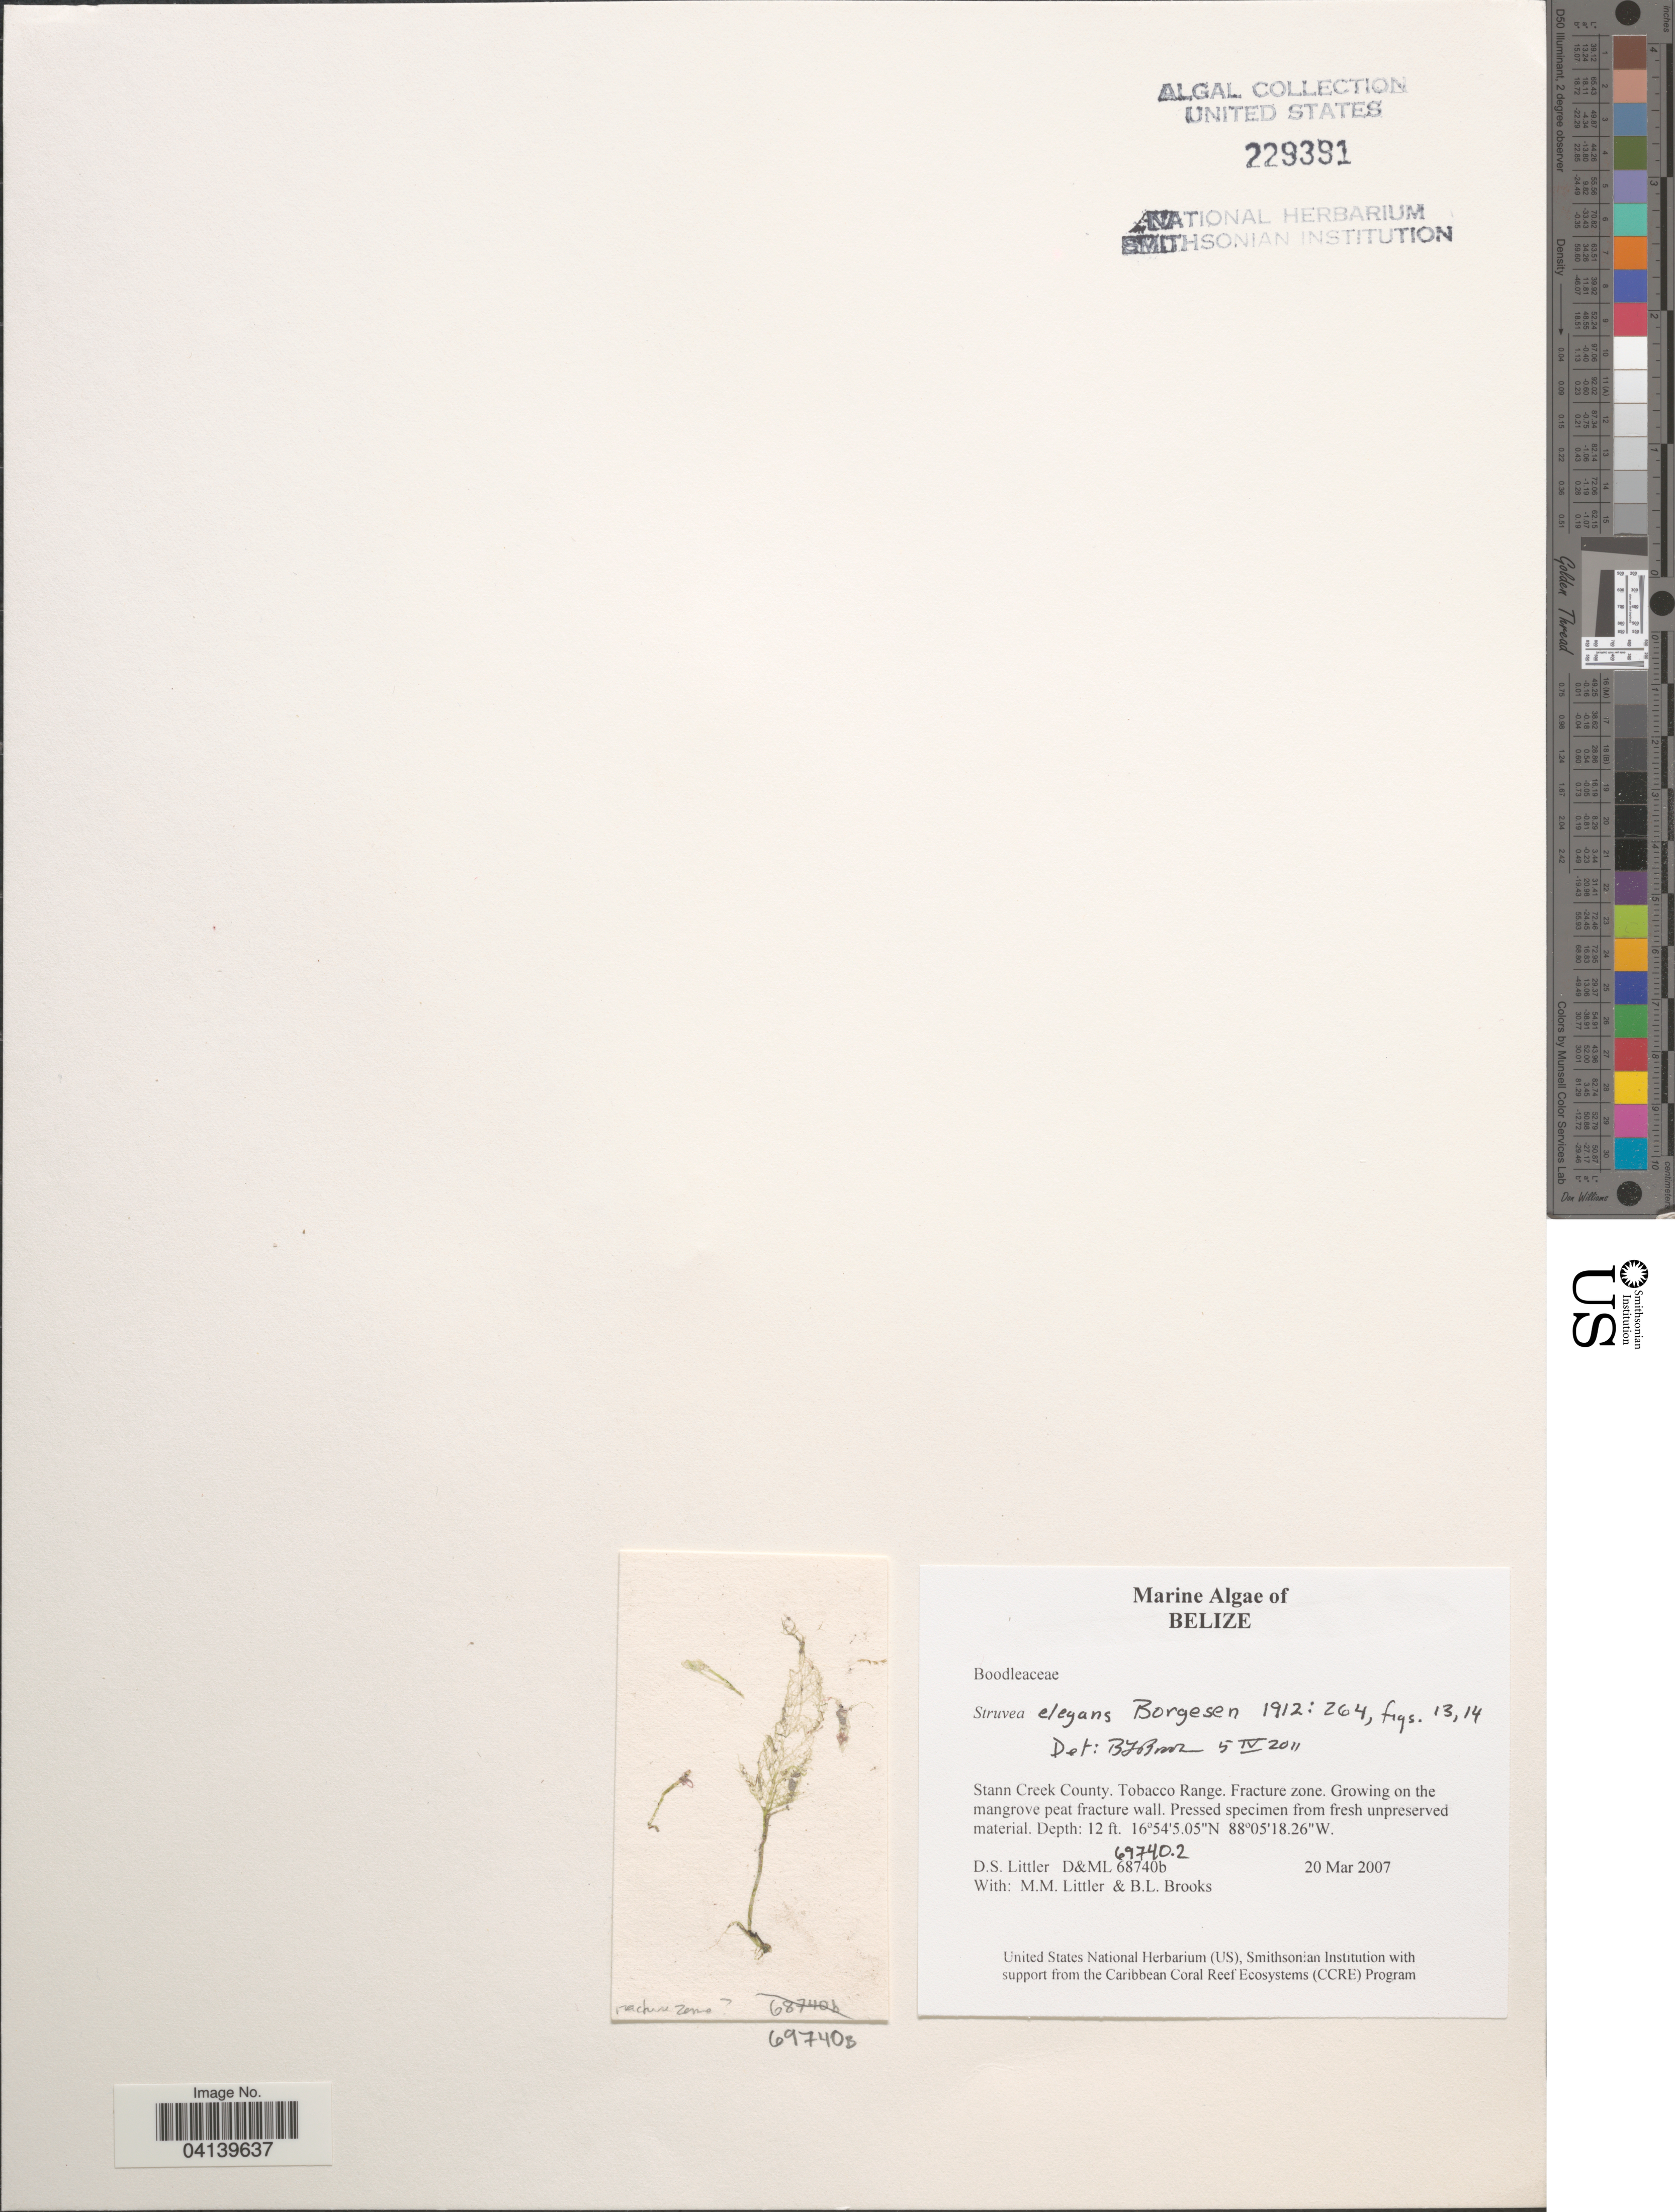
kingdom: Plantae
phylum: Chlorophyta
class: Ulvophyceae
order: Siphonocladales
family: Boodleaceae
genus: Struvea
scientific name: Struvea elegans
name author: Børgesen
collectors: D. S. Littler & B. Brooks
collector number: D&ML697402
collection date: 2007-03-20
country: Belize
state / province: Stann Creek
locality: Stann Creek County. Tobacco Range. Fracture zone.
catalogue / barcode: US 229391